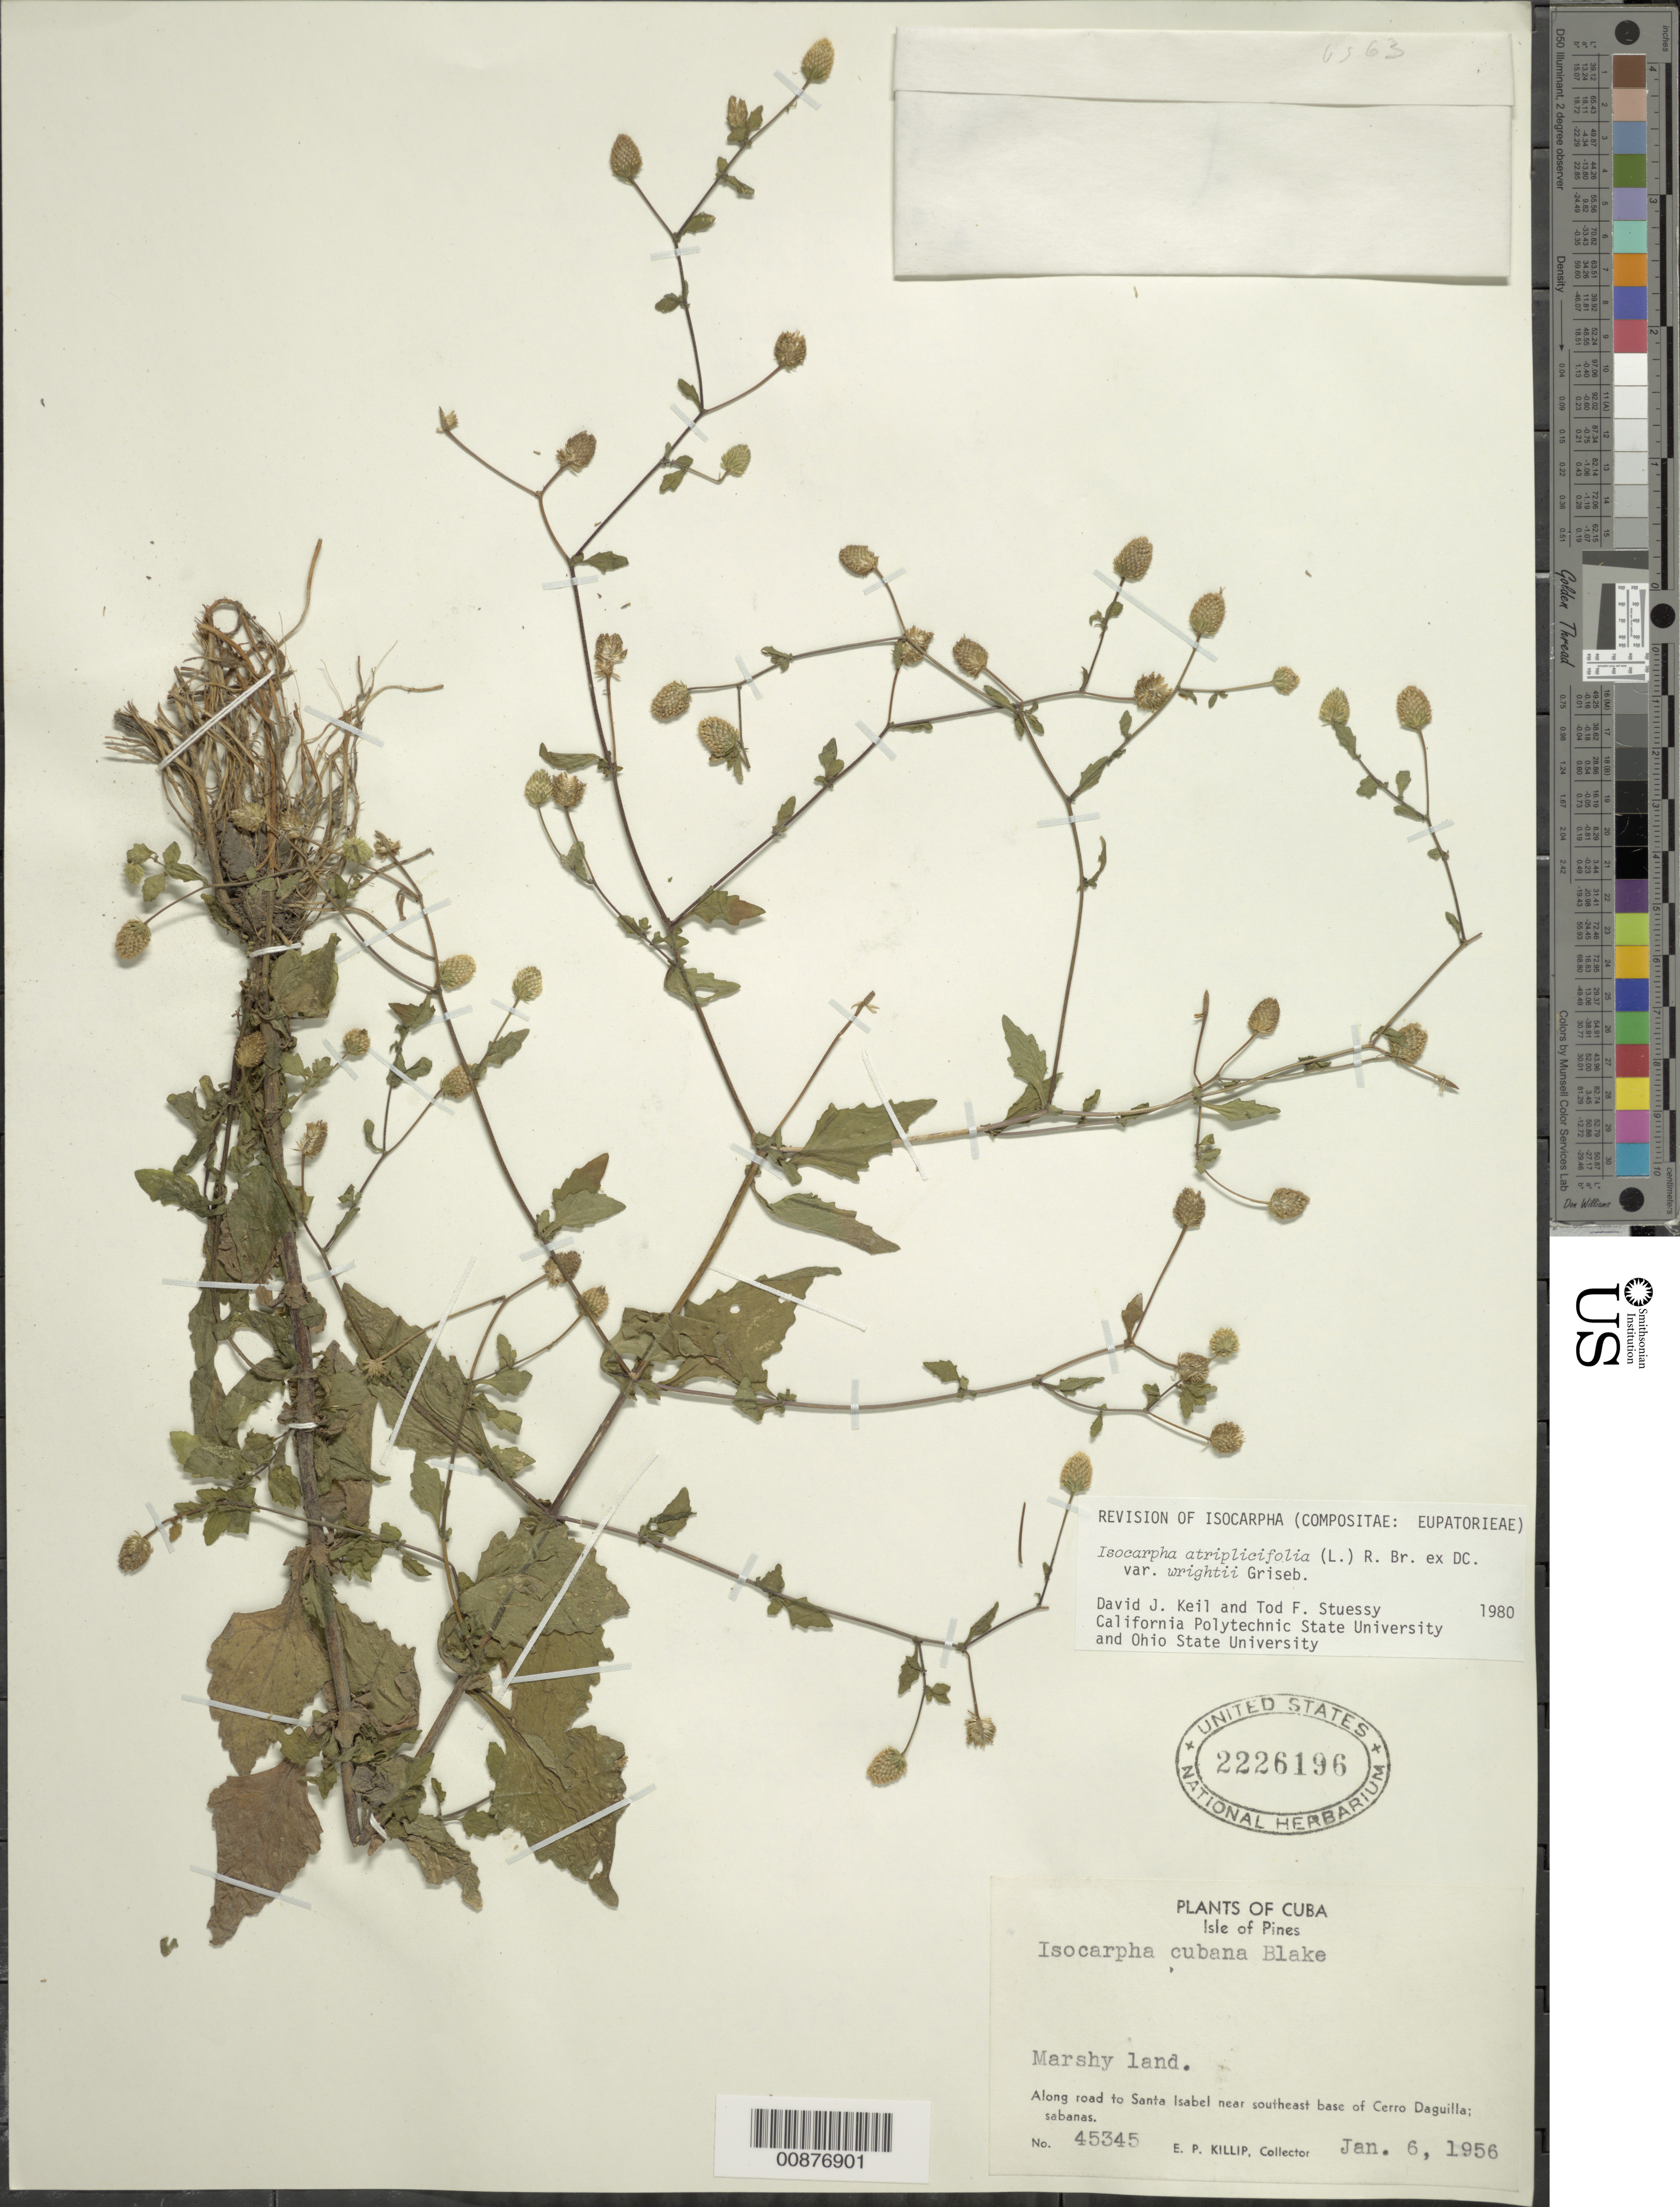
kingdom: Plantae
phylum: Tracheophyta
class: Magnoliopsida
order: Asterales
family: Asteraceae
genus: Isocarpha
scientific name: Isocarpha cubana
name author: S.F. Blake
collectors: E. P. Killip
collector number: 45345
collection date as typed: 06 Jan 1956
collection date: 1956-01-06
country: Cuba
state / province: Isla de La Juventud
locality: Along road to Santa Isabel near southeast base of Cerro Daguilla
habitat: Marshy land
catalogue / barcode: US 2226196